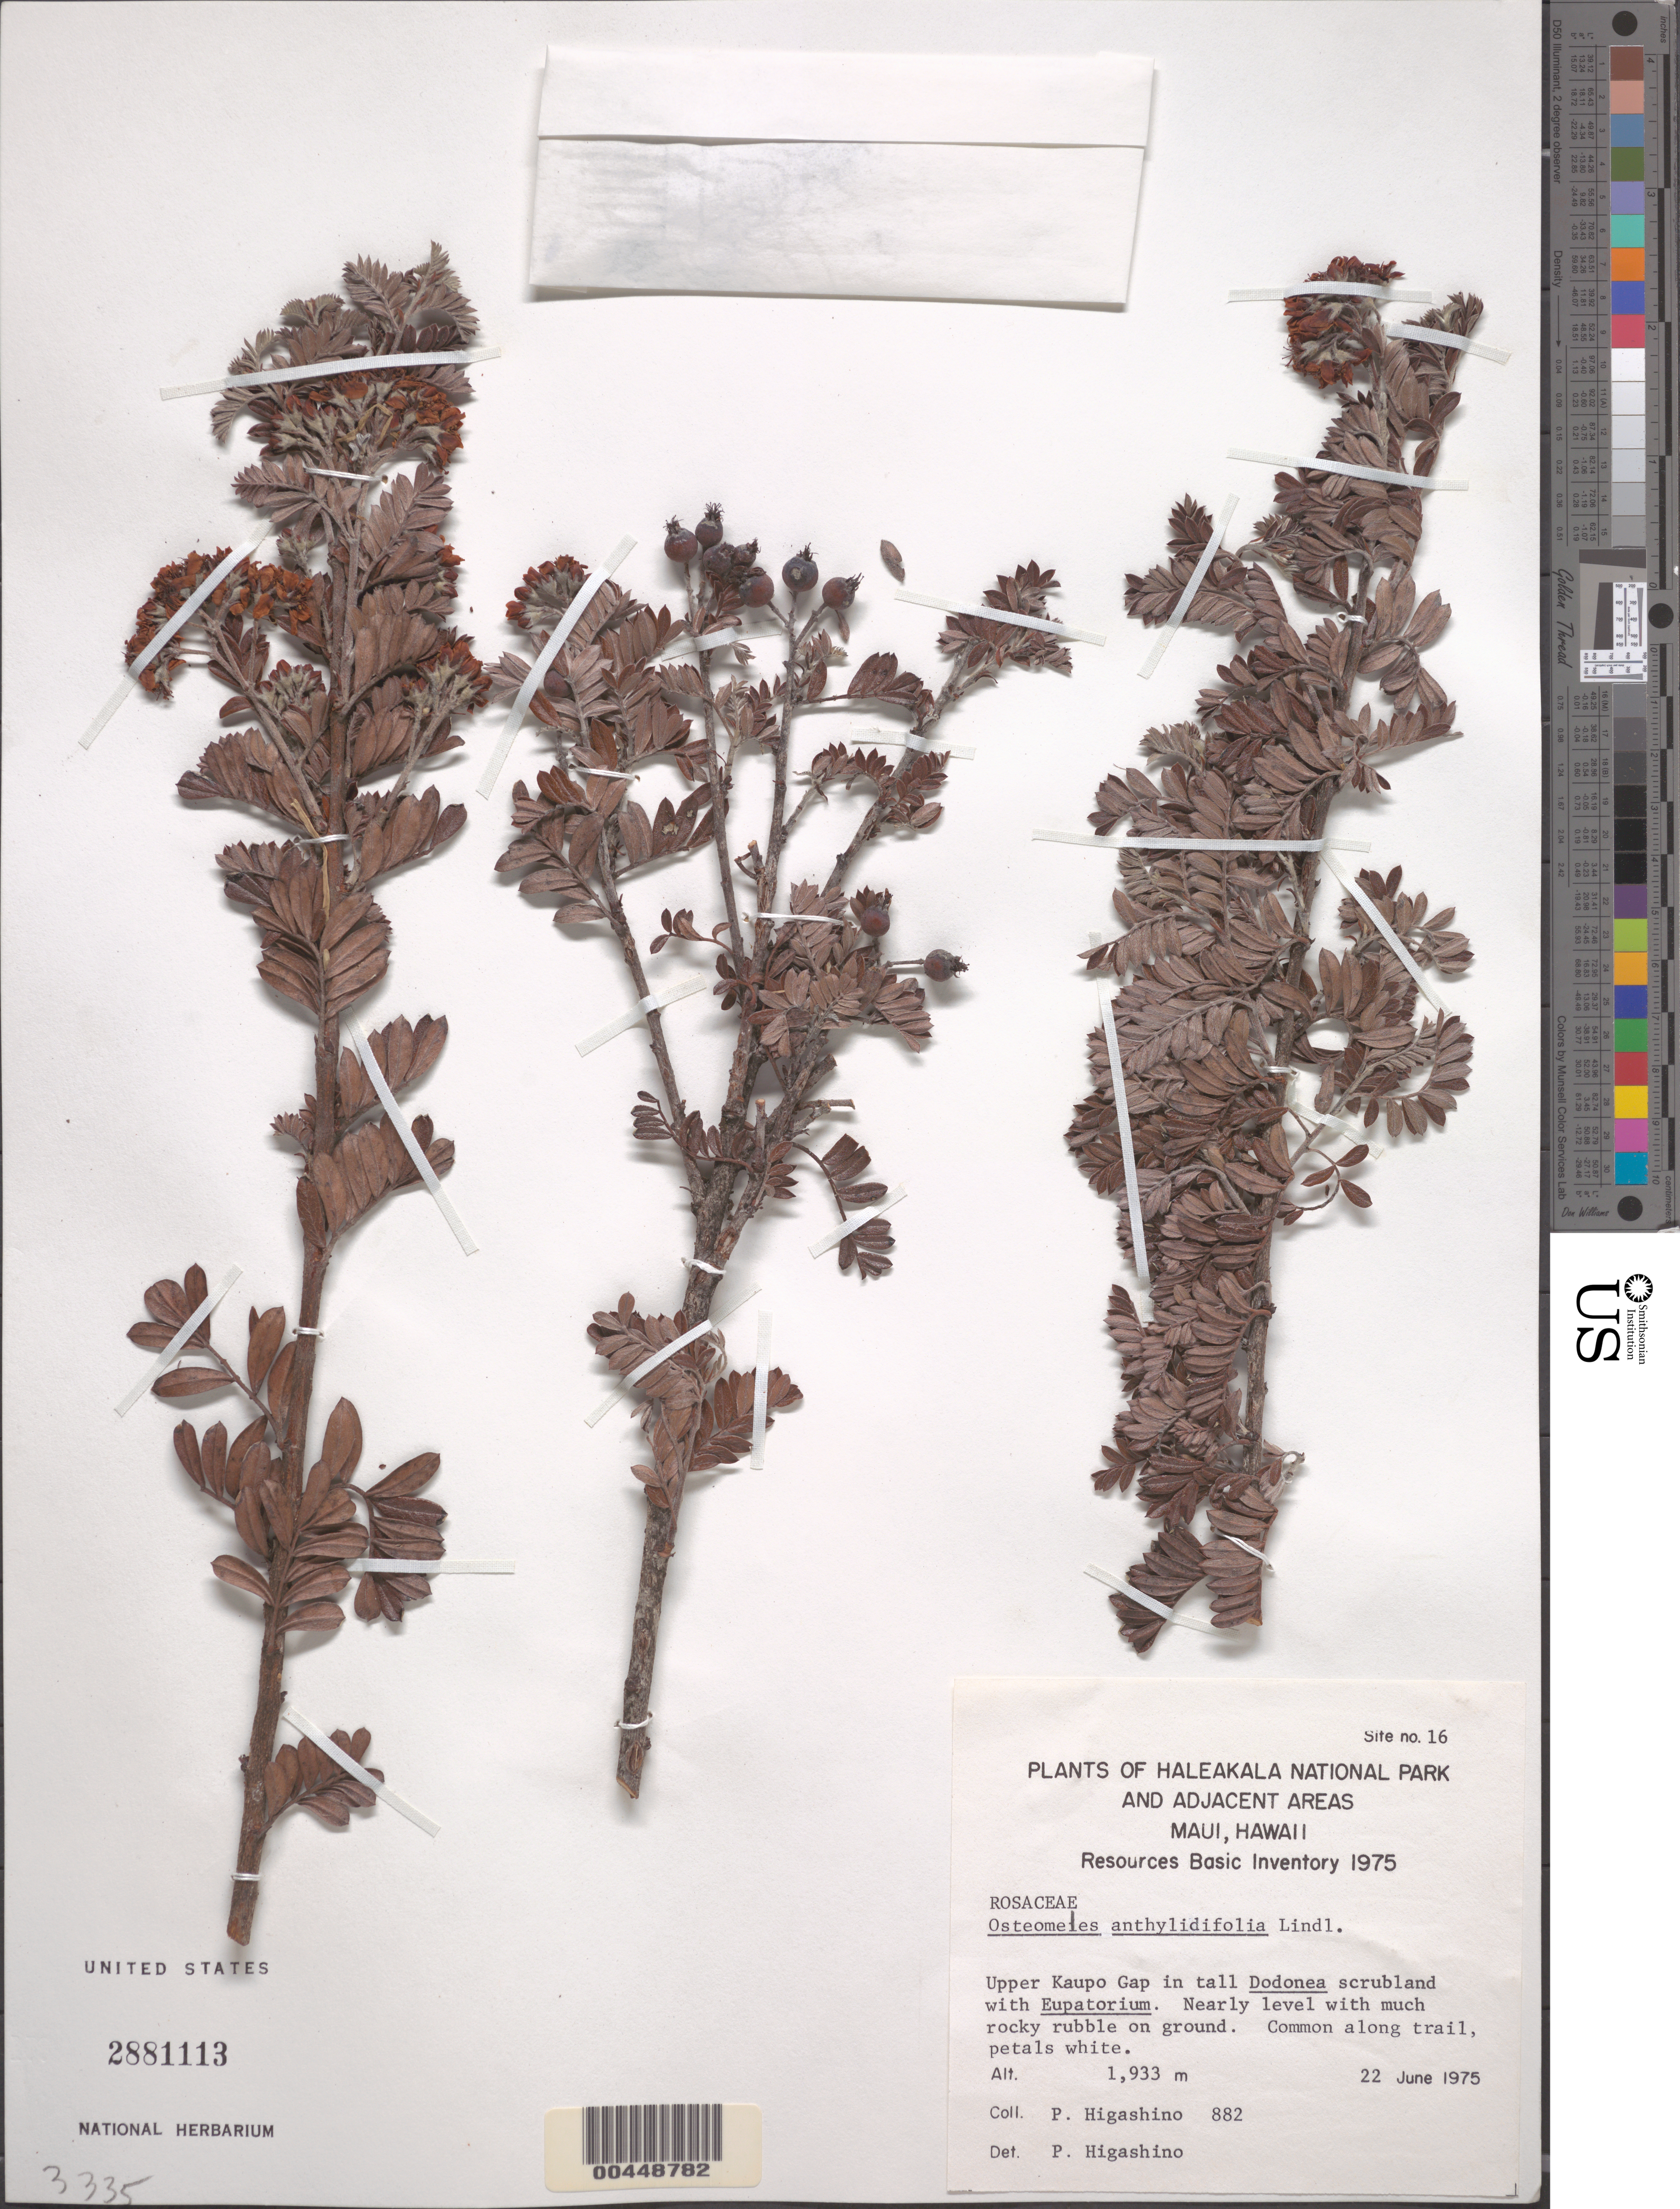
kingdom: Plantae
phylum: Tracheophyta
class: Magnoliopsida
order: Rosales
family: Rosaceae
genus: Osteomeles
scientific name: Osteomeles anthyllidifolia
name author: (Small) Lindl.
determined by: Higashino, P.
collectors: P. Higashino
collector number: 882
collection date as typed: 22 Jun 1975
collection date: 1975-06-22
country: United States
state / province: Hawaii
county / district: Maui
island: Maui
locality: Upper Kaupo Gap, Haleakala Nat Park & Adjacent Areas, Site # 16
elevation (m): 1933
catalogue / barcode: US 2881113